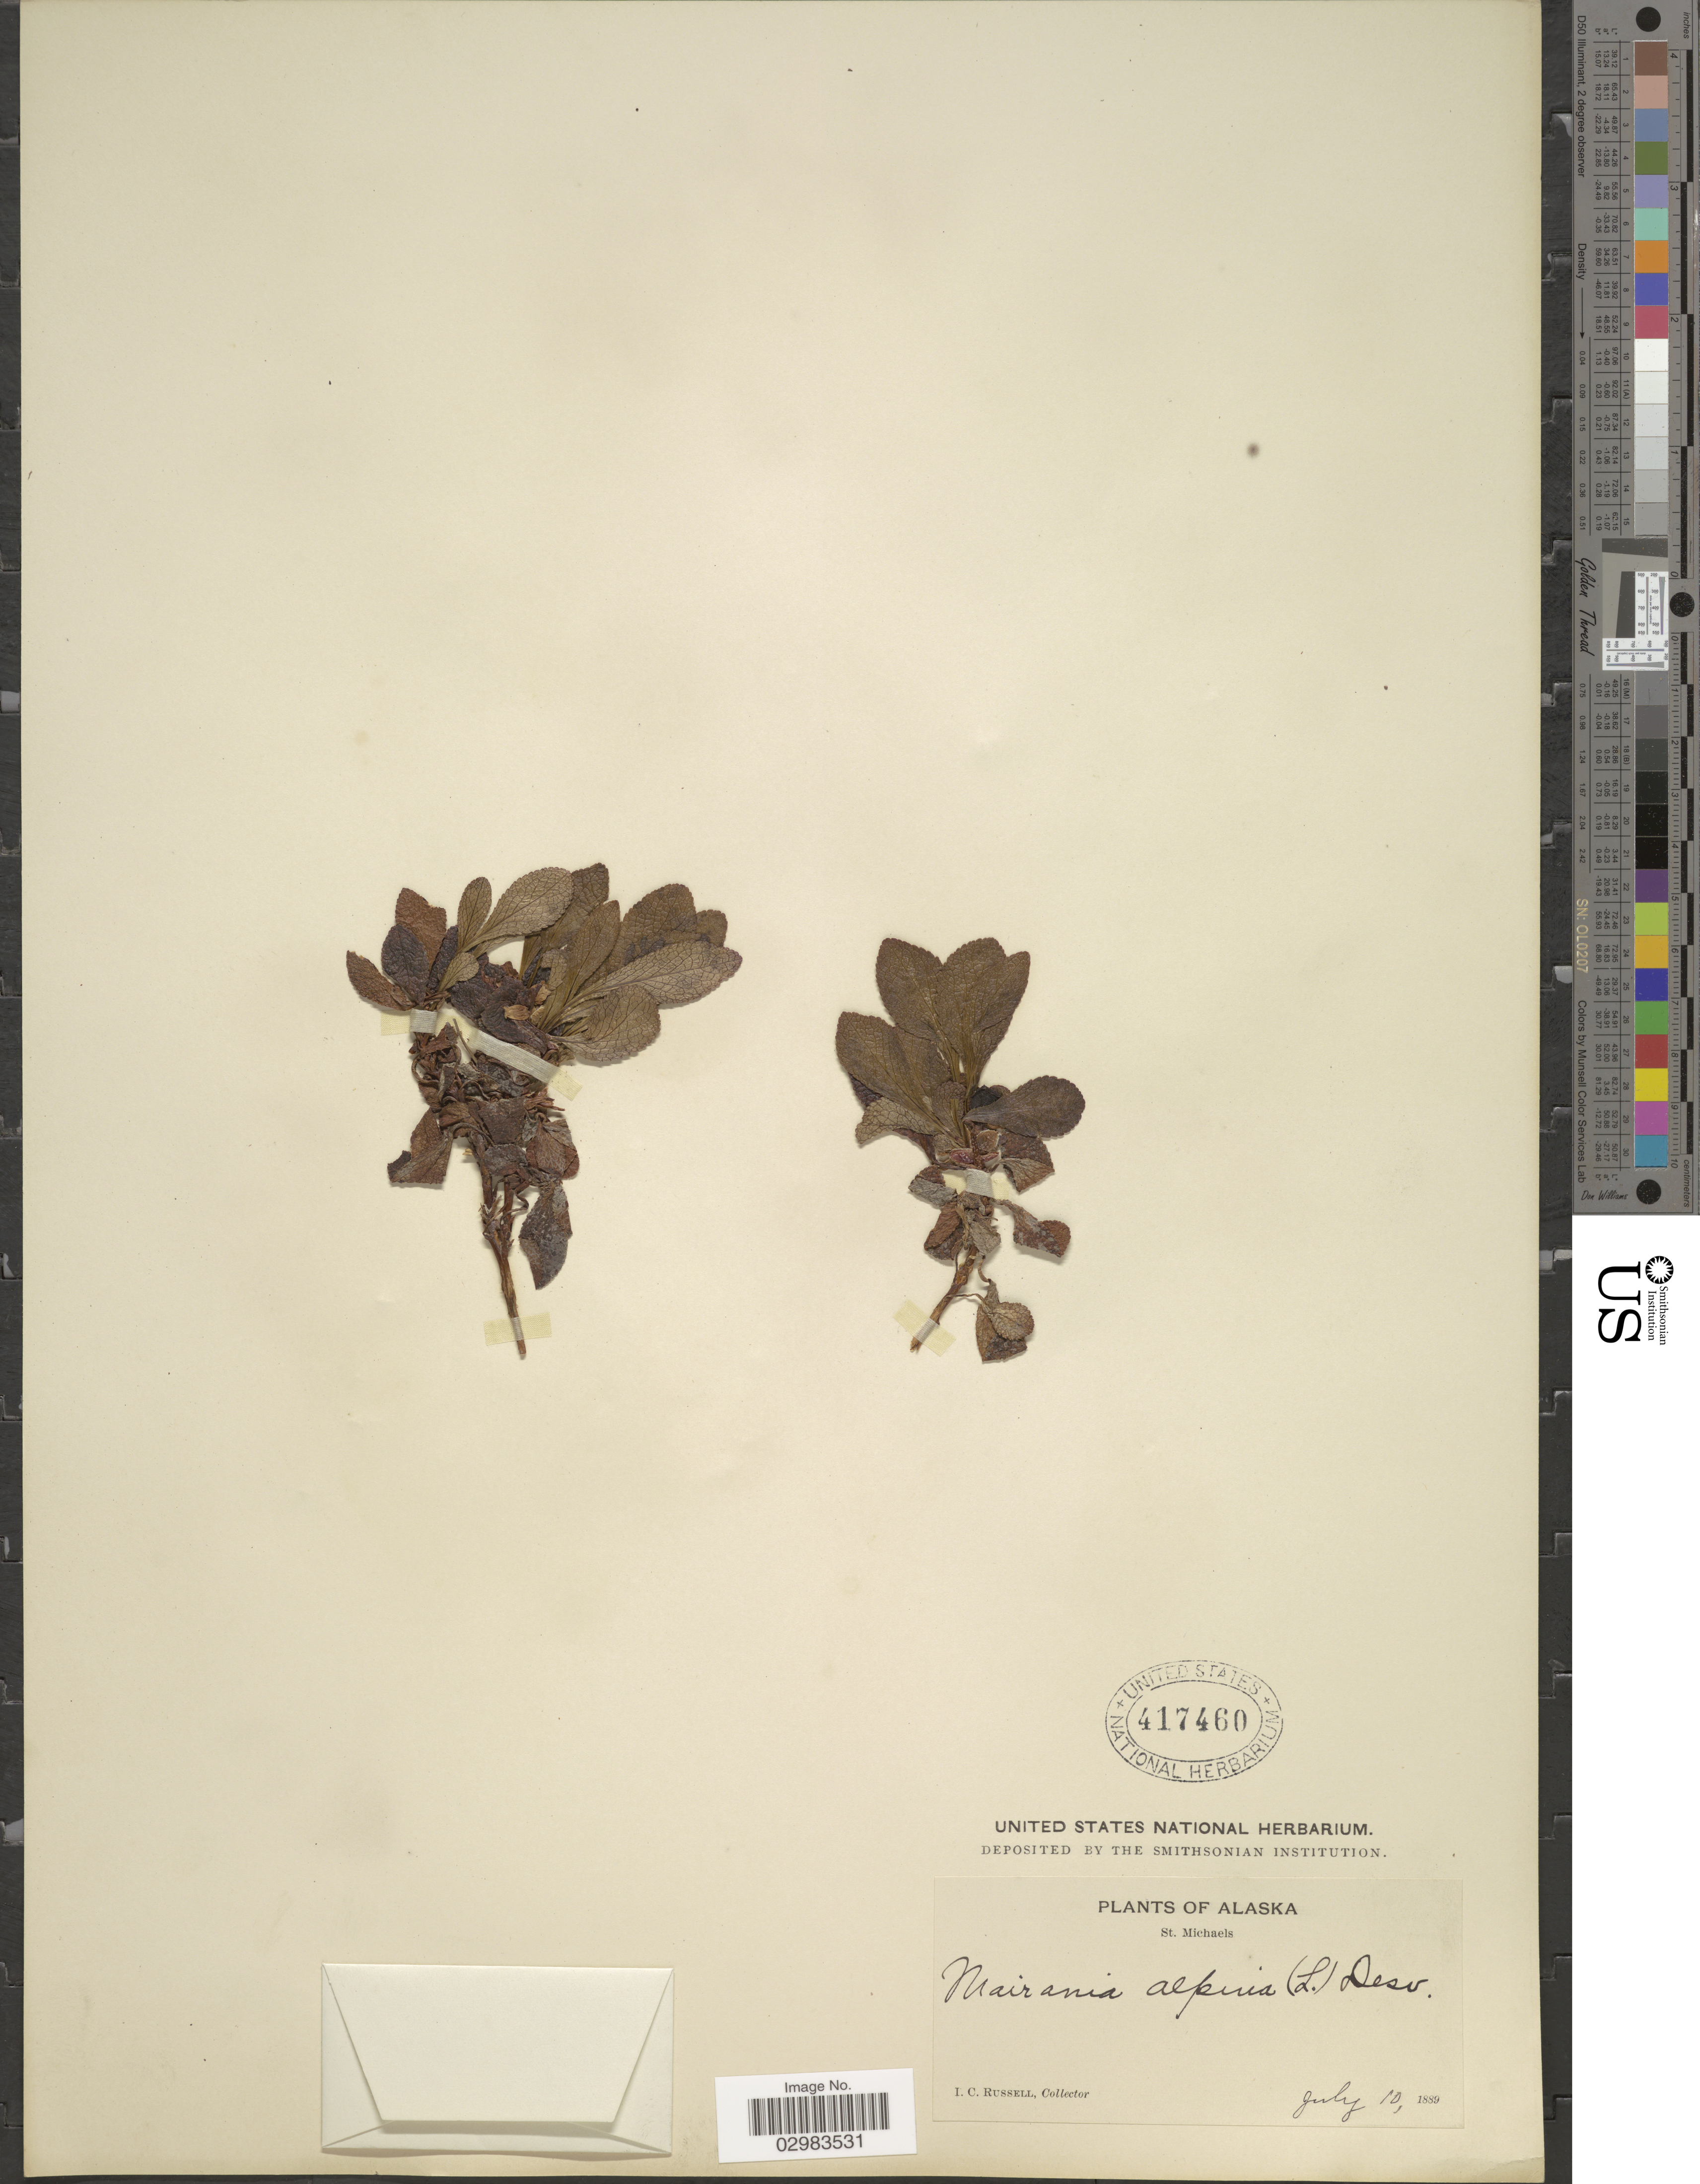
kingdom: Plantae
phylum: Tracheophyta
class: Magnoliopsida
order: Ericales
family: Ericaceae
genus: Arctostaphylos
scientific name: Arctostaphylos alpina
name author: (L.) Spreng.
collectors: I. C. Russell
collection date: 1889-07-10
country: United States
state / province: Alaska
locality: St. Michaels.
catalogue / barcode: US 417460